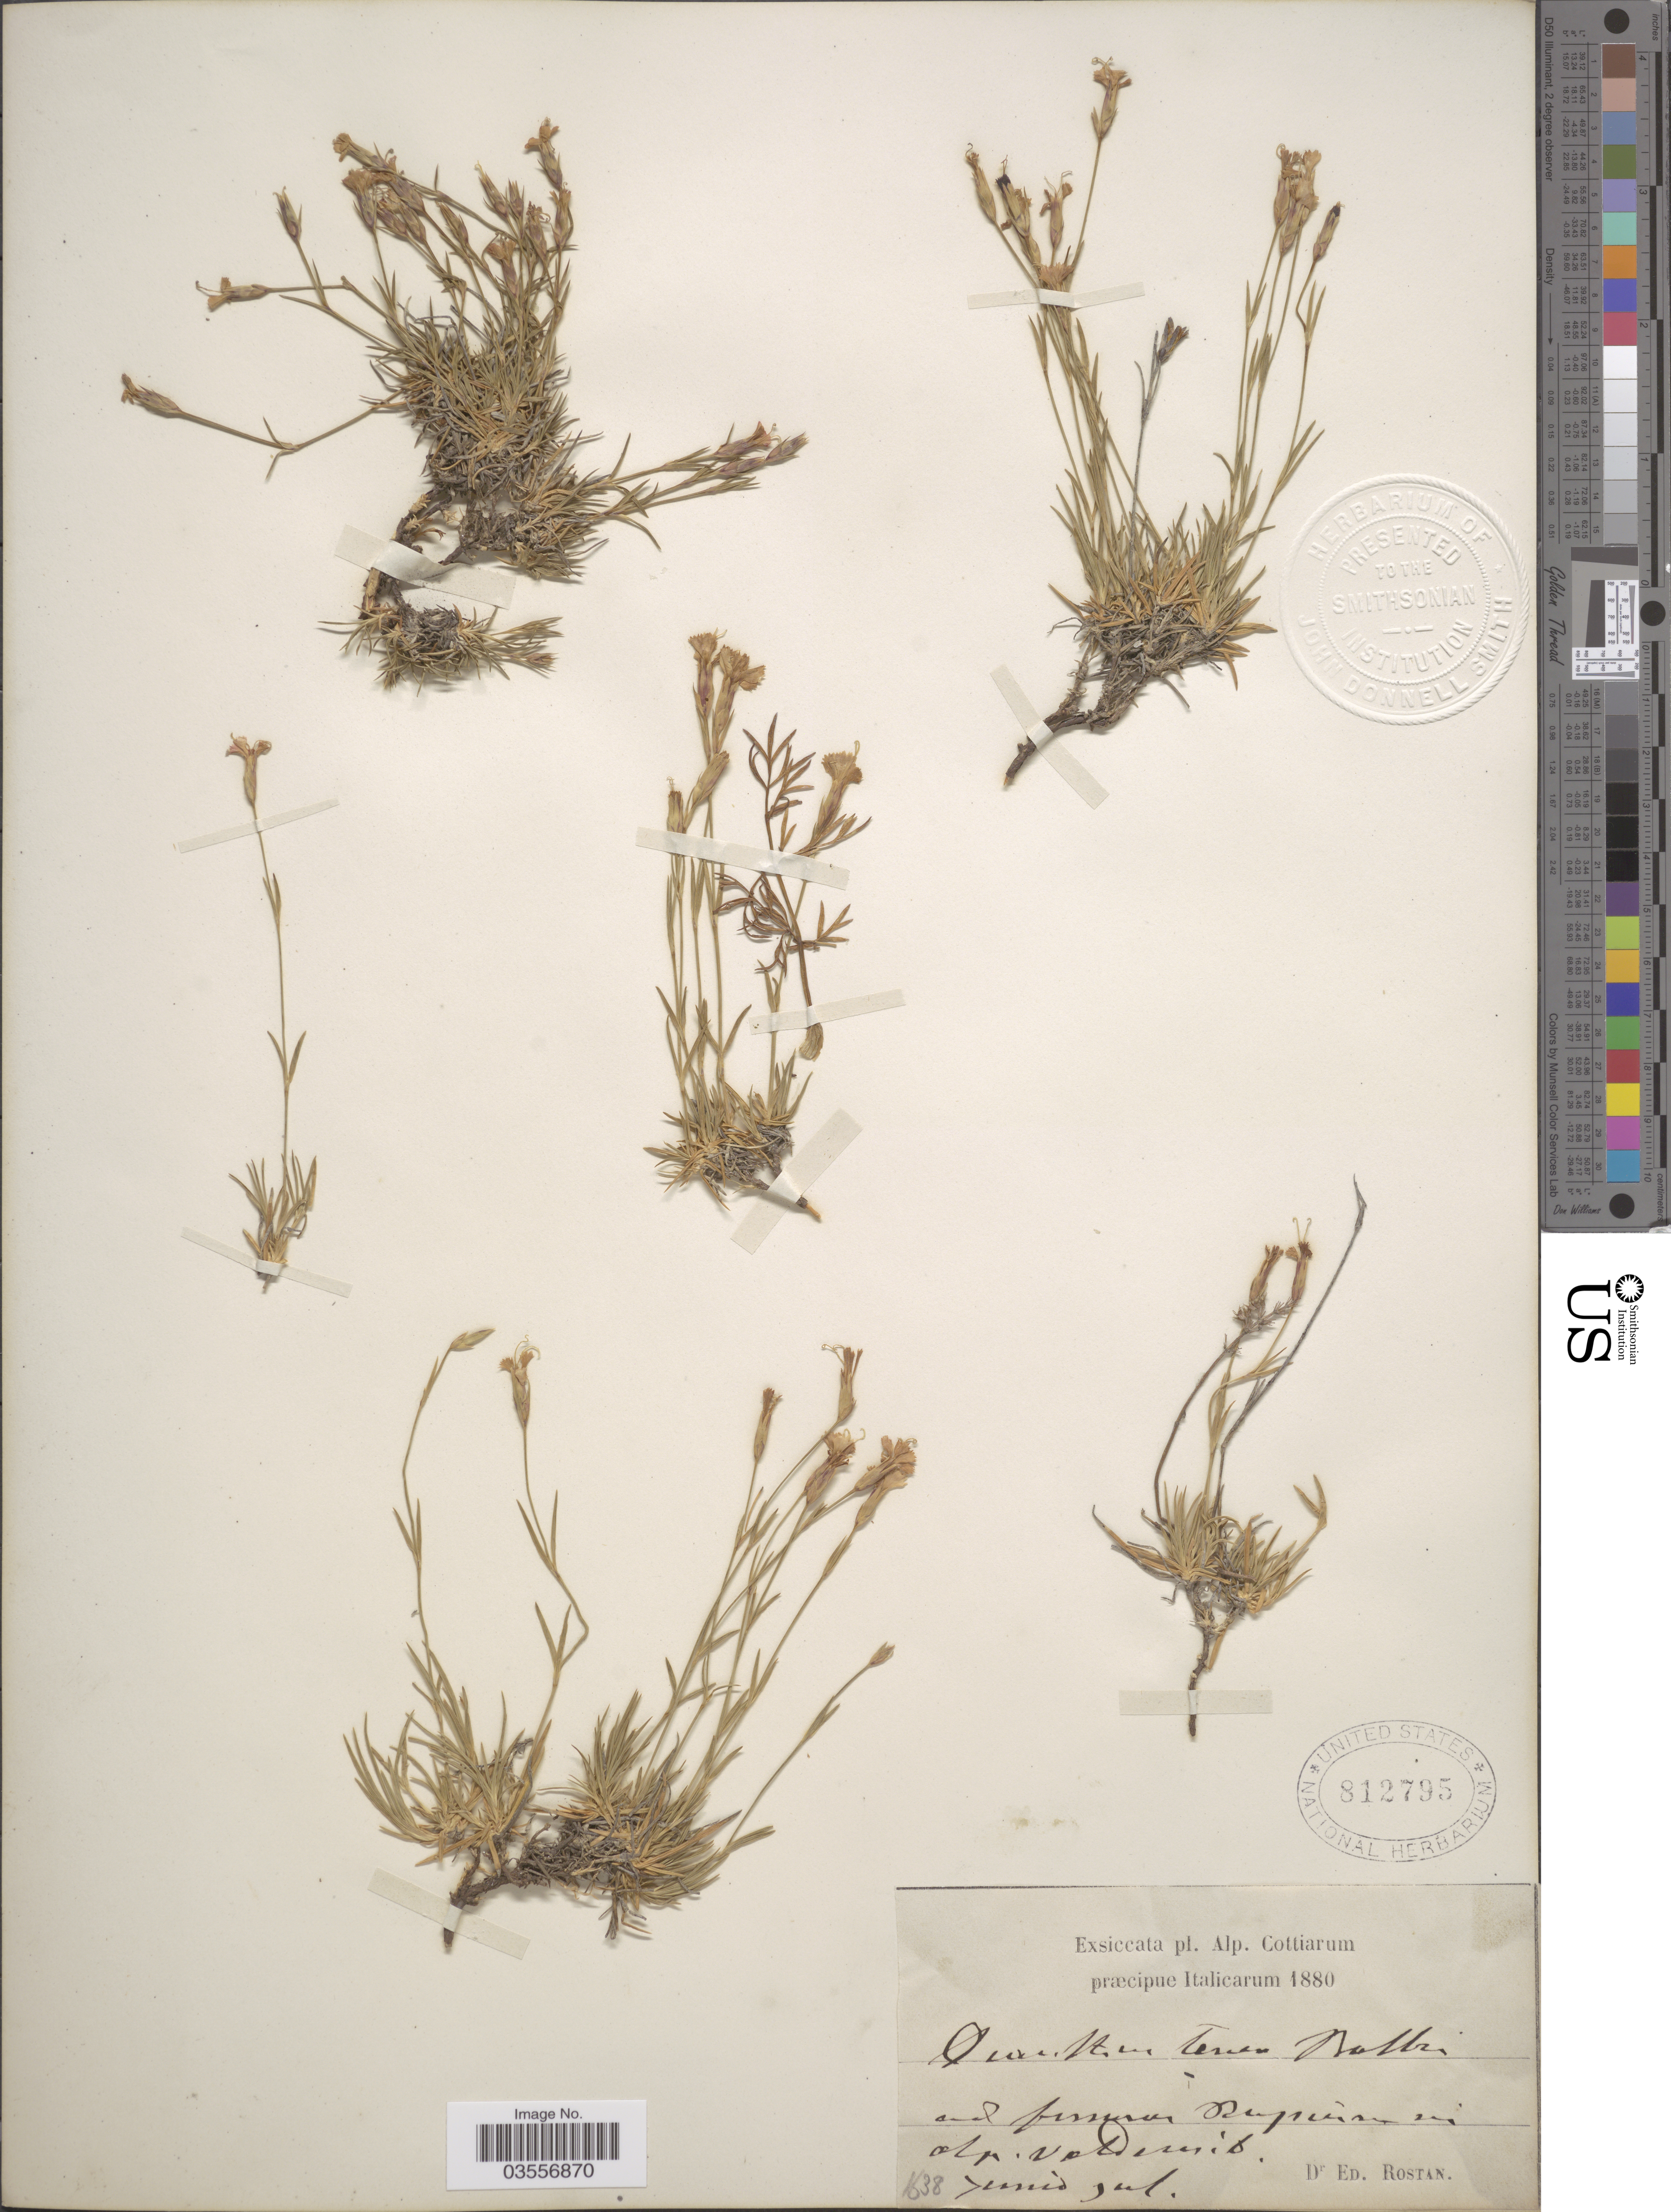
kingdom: Plantae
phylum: Tracheophyta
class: Magnoliopsida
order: Caryophyllales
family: Caryophyllaceae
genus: Dianthus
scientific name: Dianthus tener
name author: Balb.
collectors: E. Rostan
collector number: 1638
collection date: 1880-06/1880-07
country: Italy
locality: Alp. Cottiarum præcipue Italicarum. And funson Rupium in alp. Valdernis. [interpreted]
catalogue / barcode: US 812795